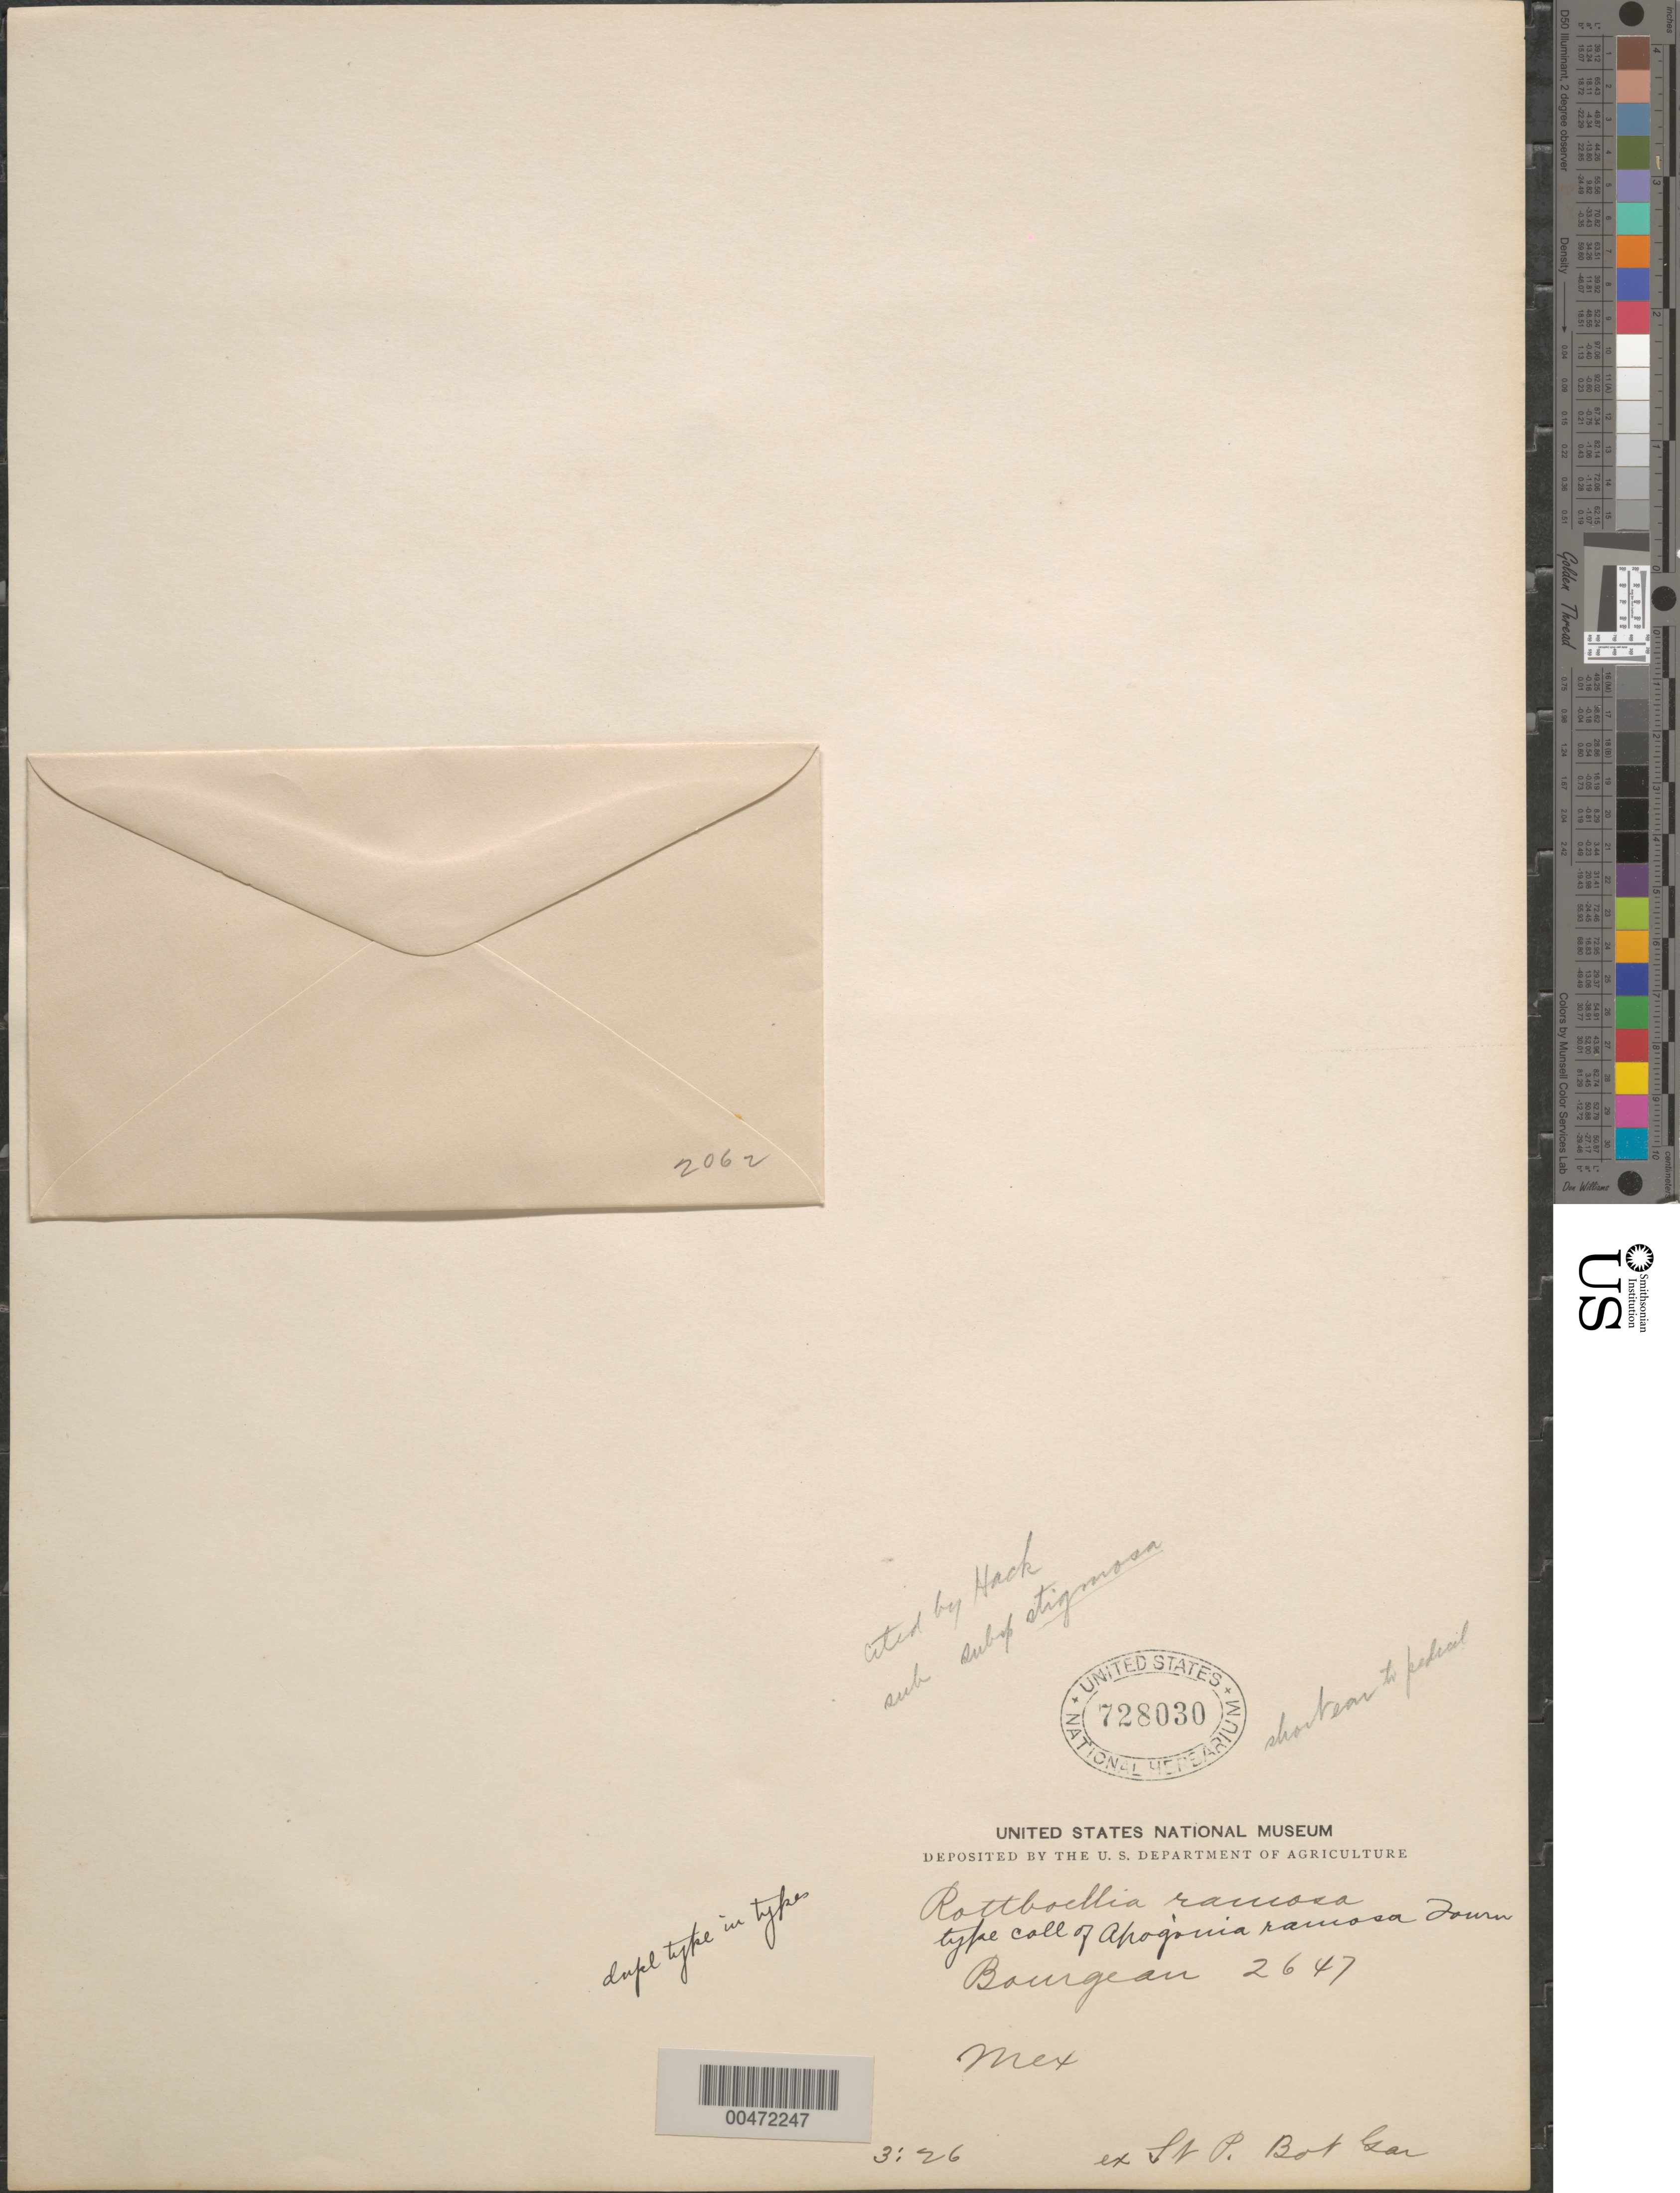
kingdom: Plantae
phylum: Tracheophyta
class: Liliopsida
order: Poales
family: Poaceae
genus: Mnesithea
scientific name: Mnesithea ramosa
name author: (E. Fourn.) de Koning & Sosef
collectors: E. Bourgeau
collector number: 2647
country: Mexico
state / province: Jalisco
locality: San Ramon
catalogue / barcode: US 728030